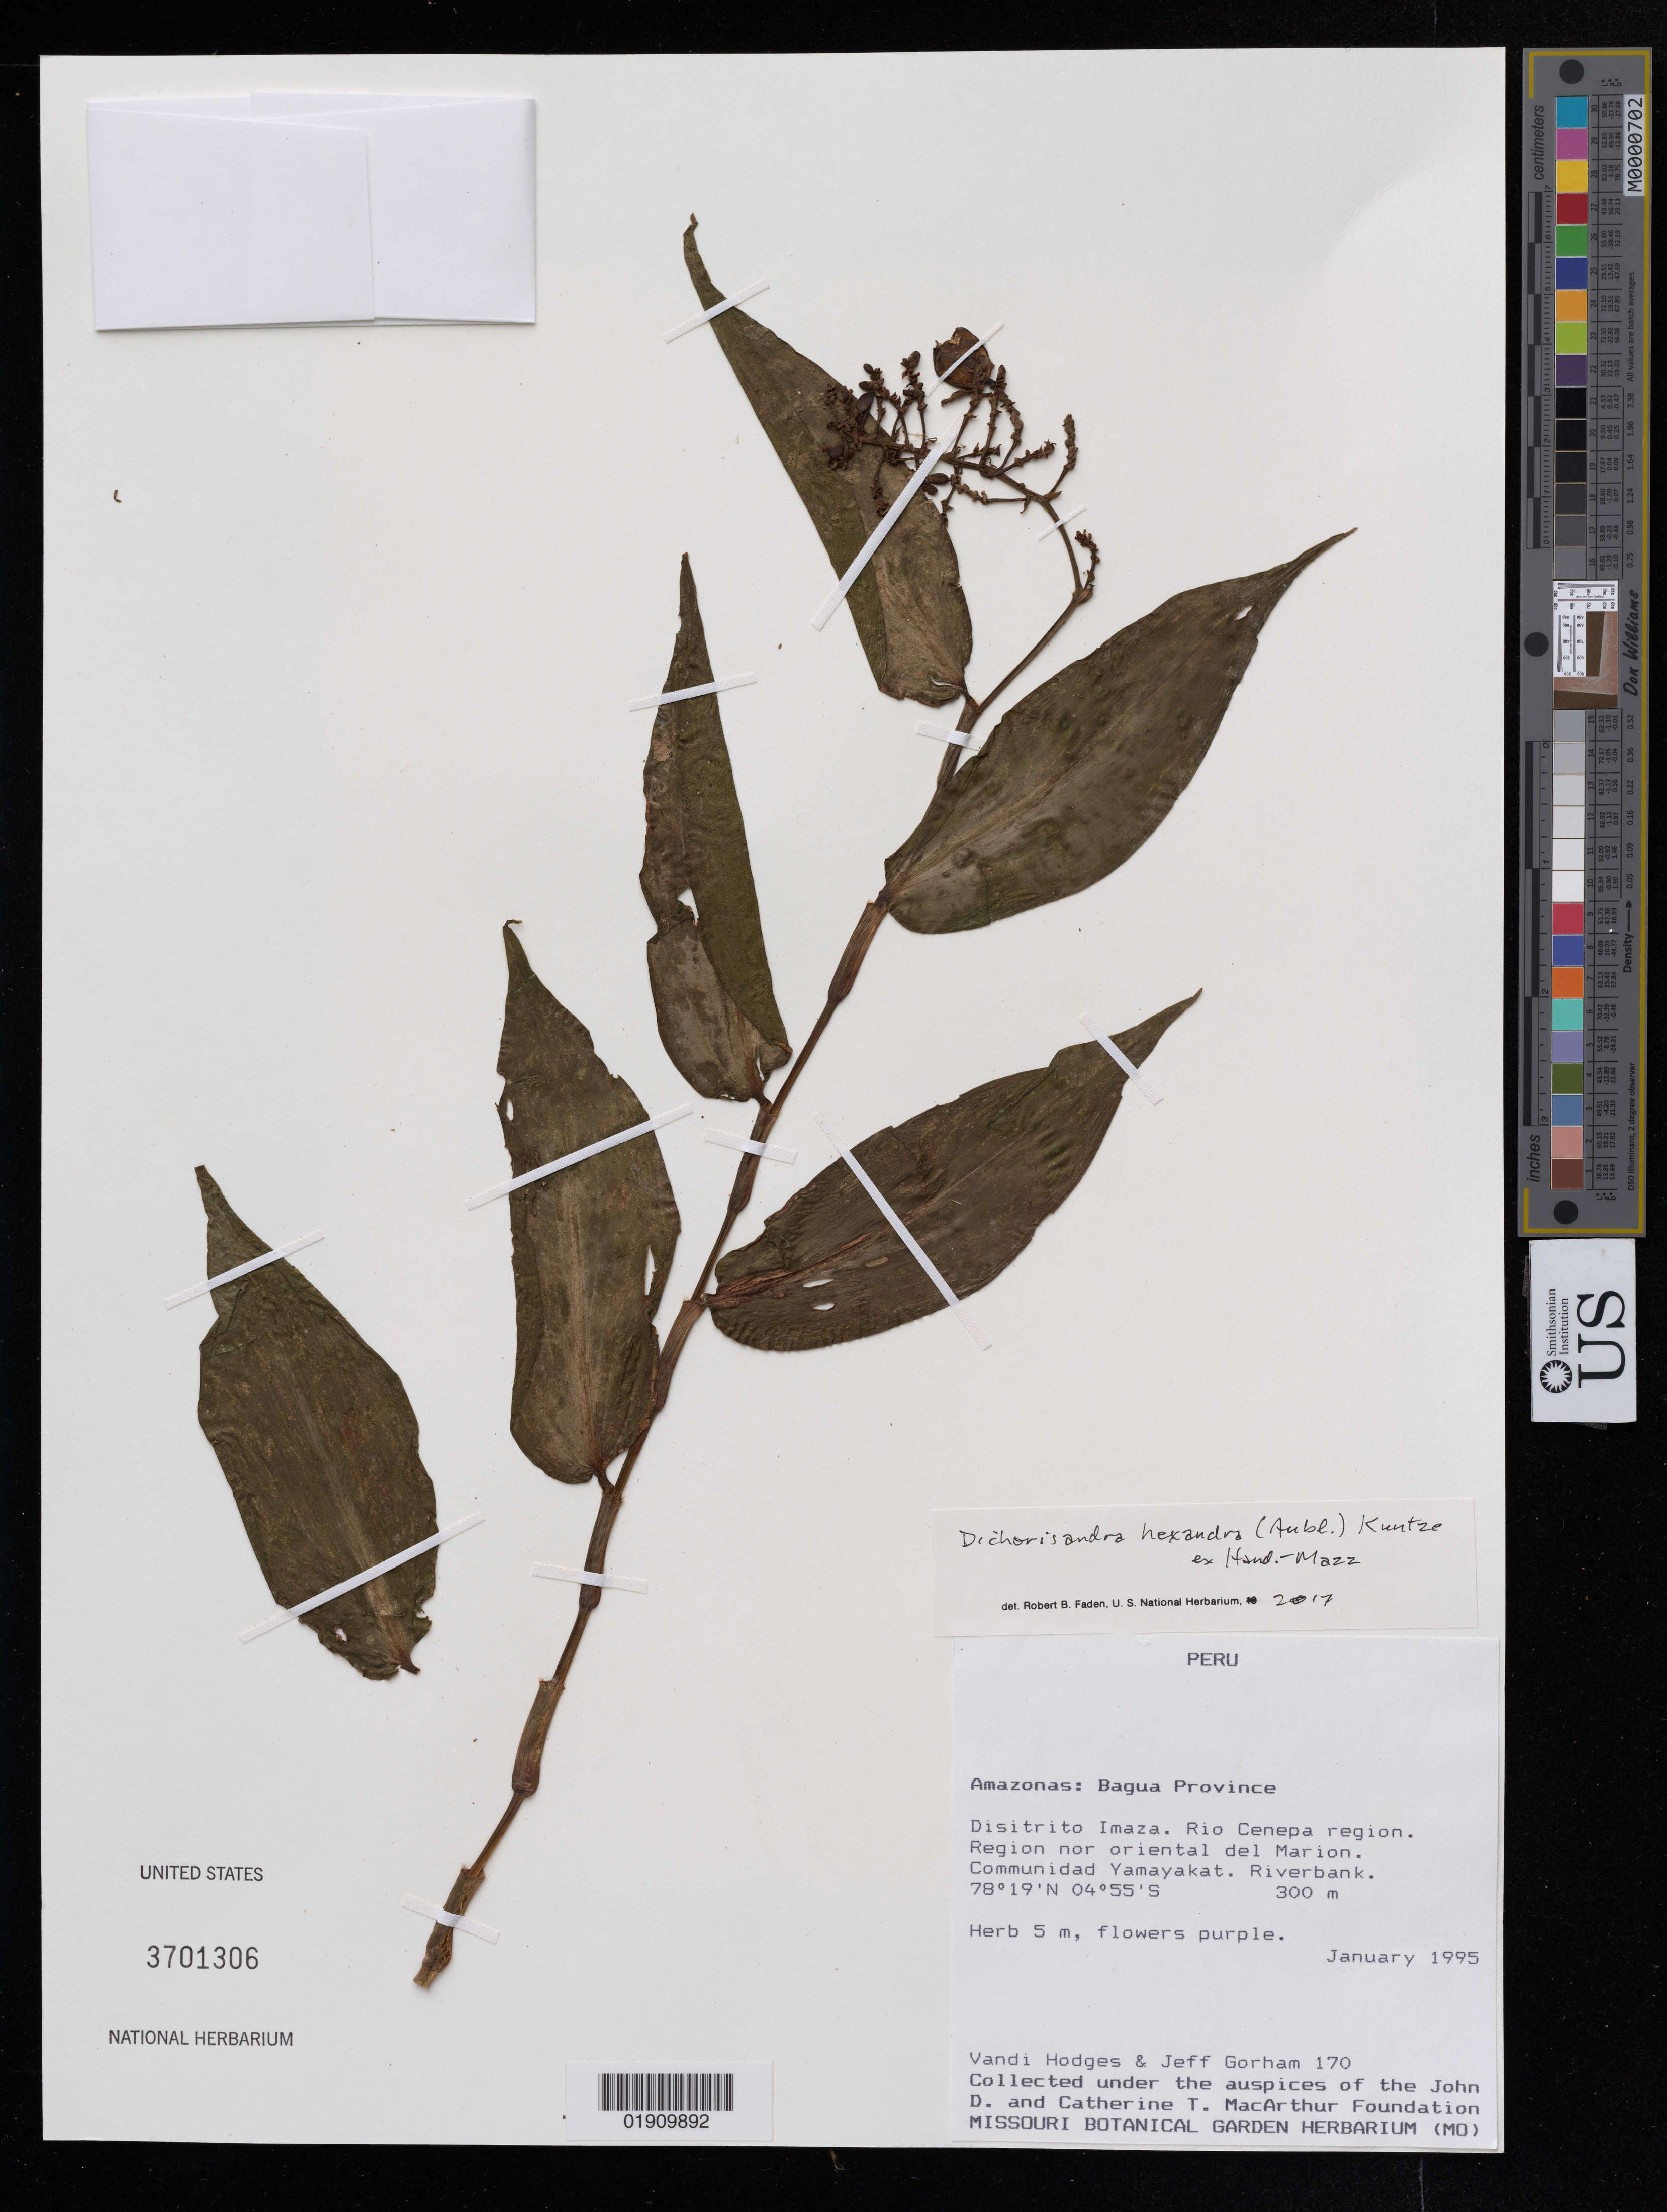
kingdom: Plantae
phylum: Tracheophyta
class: Magnoliopsida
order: Asterales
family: Asteraceae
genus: Sericocarpus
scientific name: Sericocarpus asteroides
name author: (L.) Britton, Stearns & Poggenb.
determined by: Strong, Mark T., (BOT), Smithsonian Institution - National Museum of Natural History (UNITED STATES)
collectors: M. T. Strong & C. L. Kelloff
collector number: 5374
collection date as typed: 11 September 2016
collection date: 2016-09-11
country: United States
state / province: Virginia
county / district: Sussex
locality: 7.9 km S of Waverly at the junction of SR606 and SR604. Seymeria, Iris verna, and Helianthus angustifolius at this site.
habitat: Ecotone between roadside and pine woods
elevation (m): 35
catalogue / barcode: US 3708324